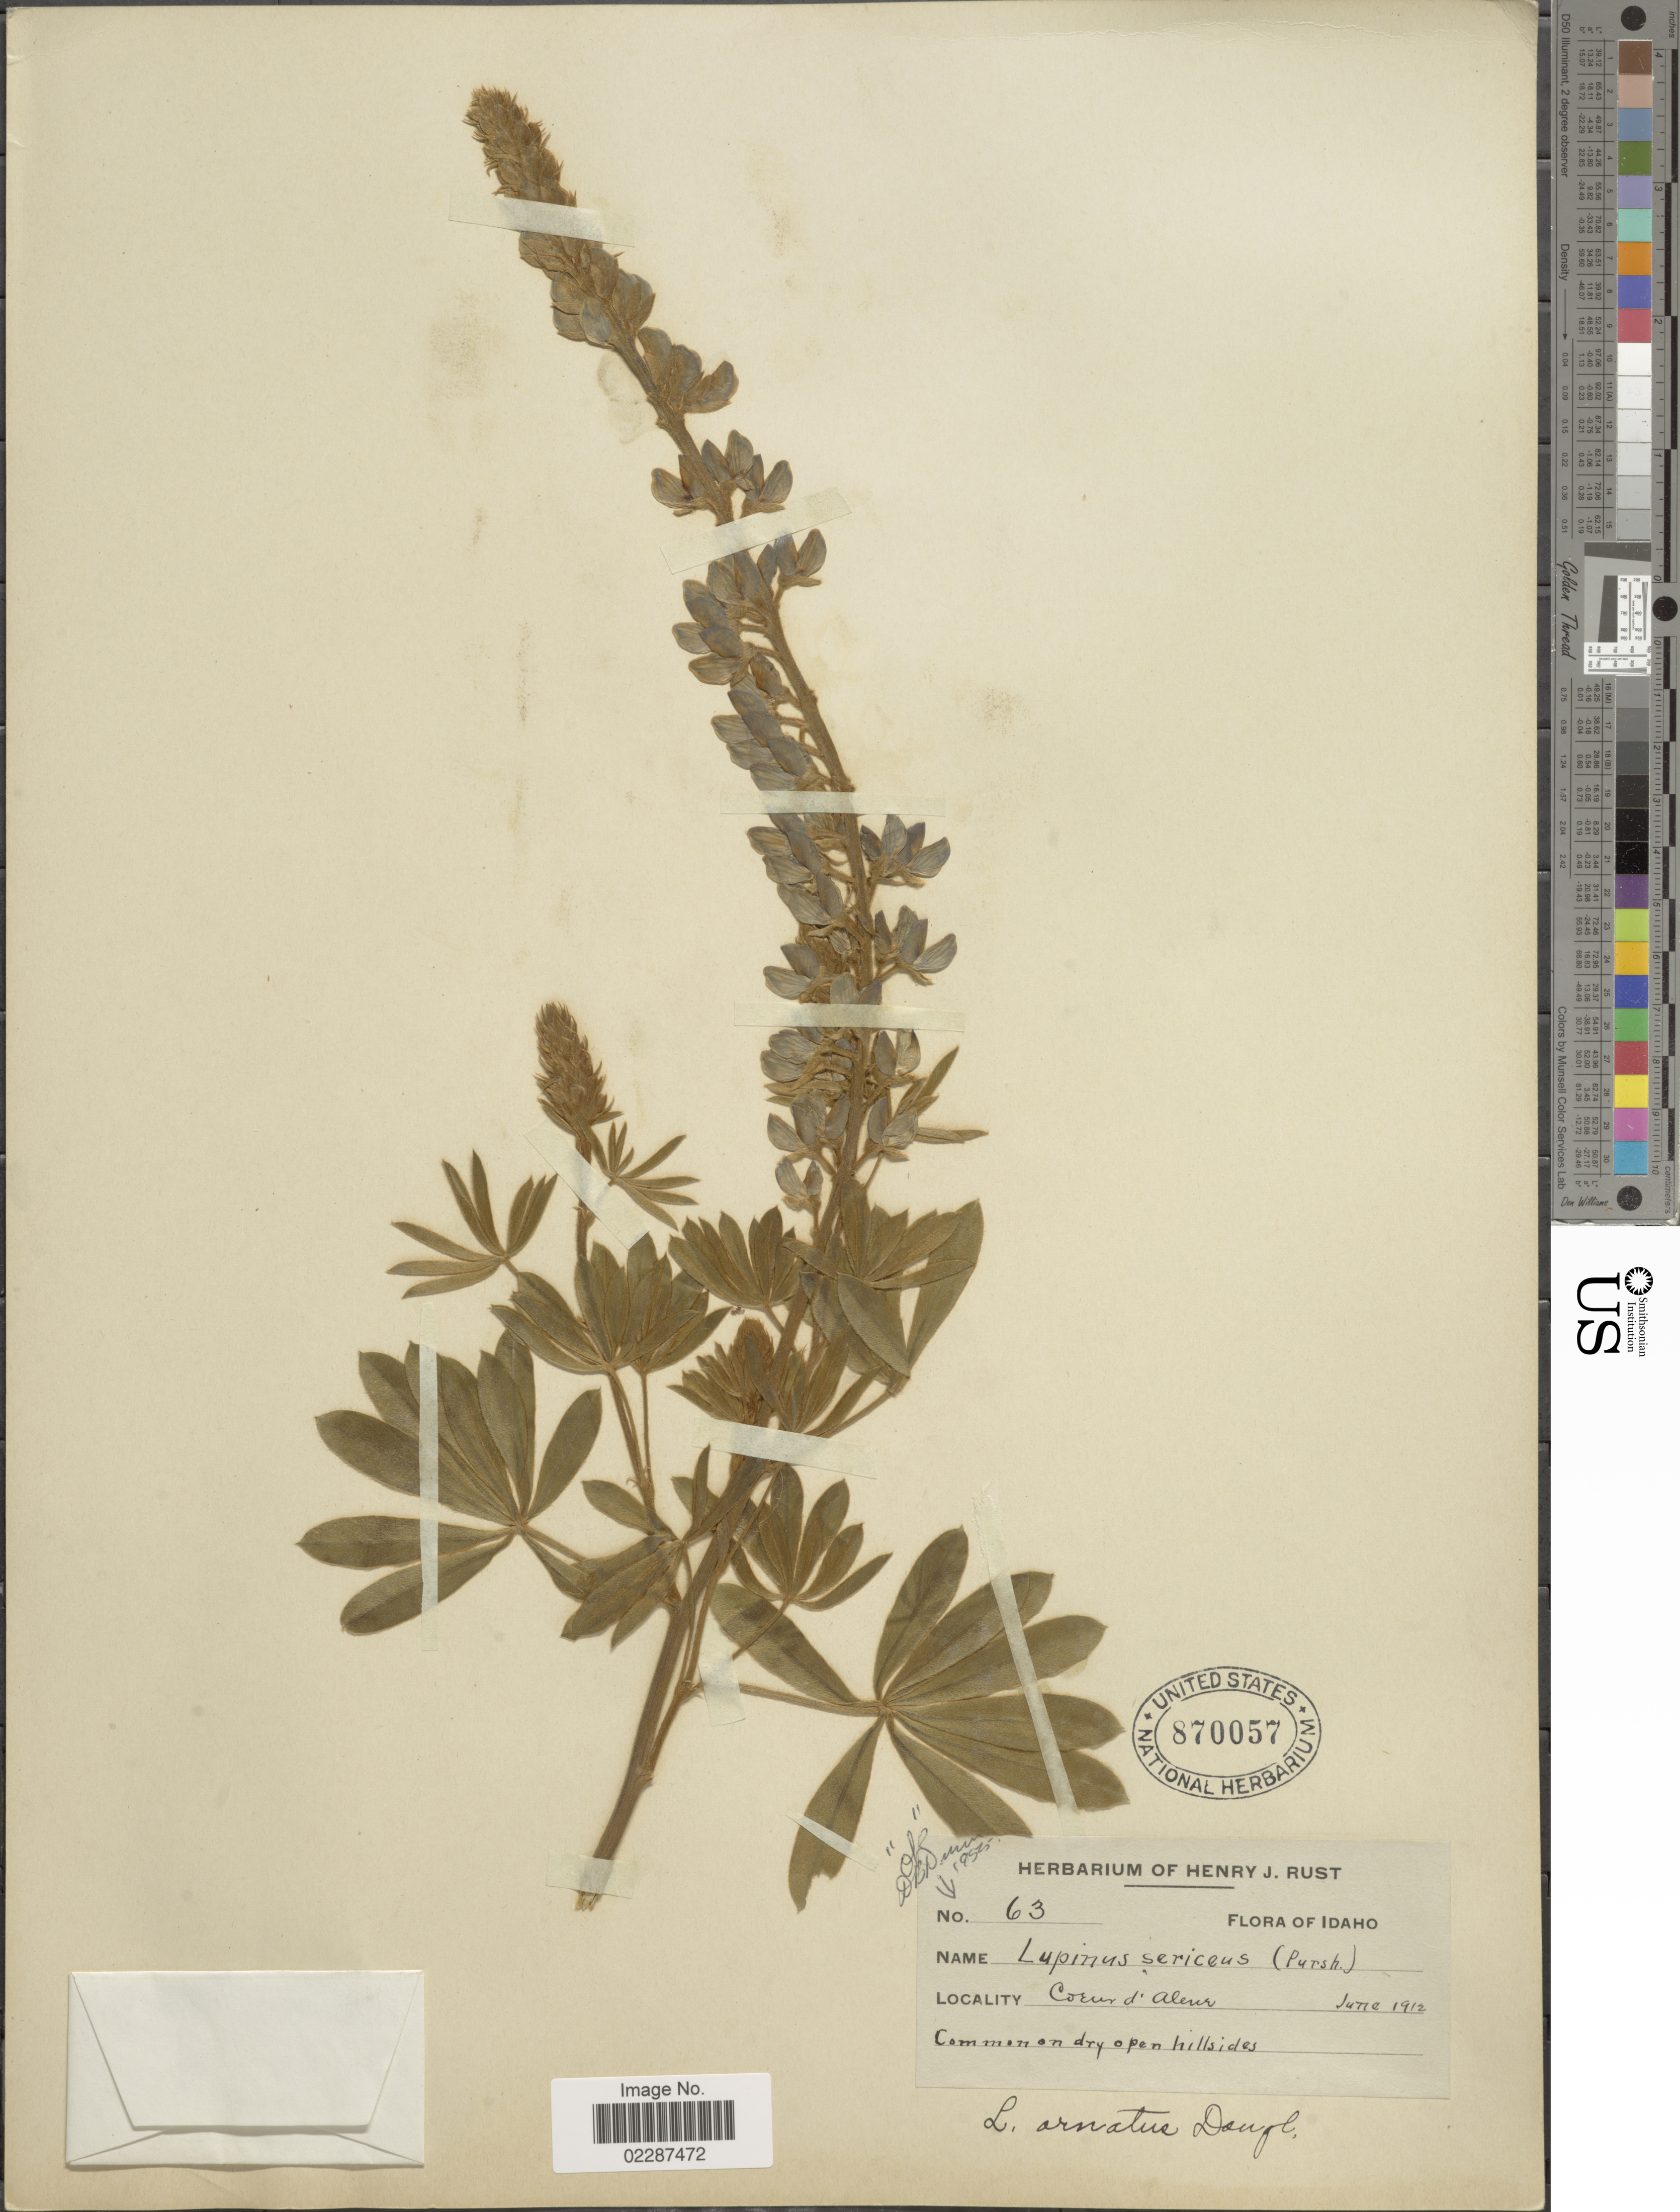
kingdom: Plantae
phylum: Tracheophyta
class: Magnoliopsida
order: Fabales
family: Fabaceae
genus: Lupinus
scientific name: Lupinus sericeus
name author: Pursh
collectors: ex herb. Henry J. Rust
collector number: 63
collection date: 1912-06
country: United States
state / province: Idaho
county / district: Kootenai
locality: Coeur d'Alene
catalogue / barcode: US 870057